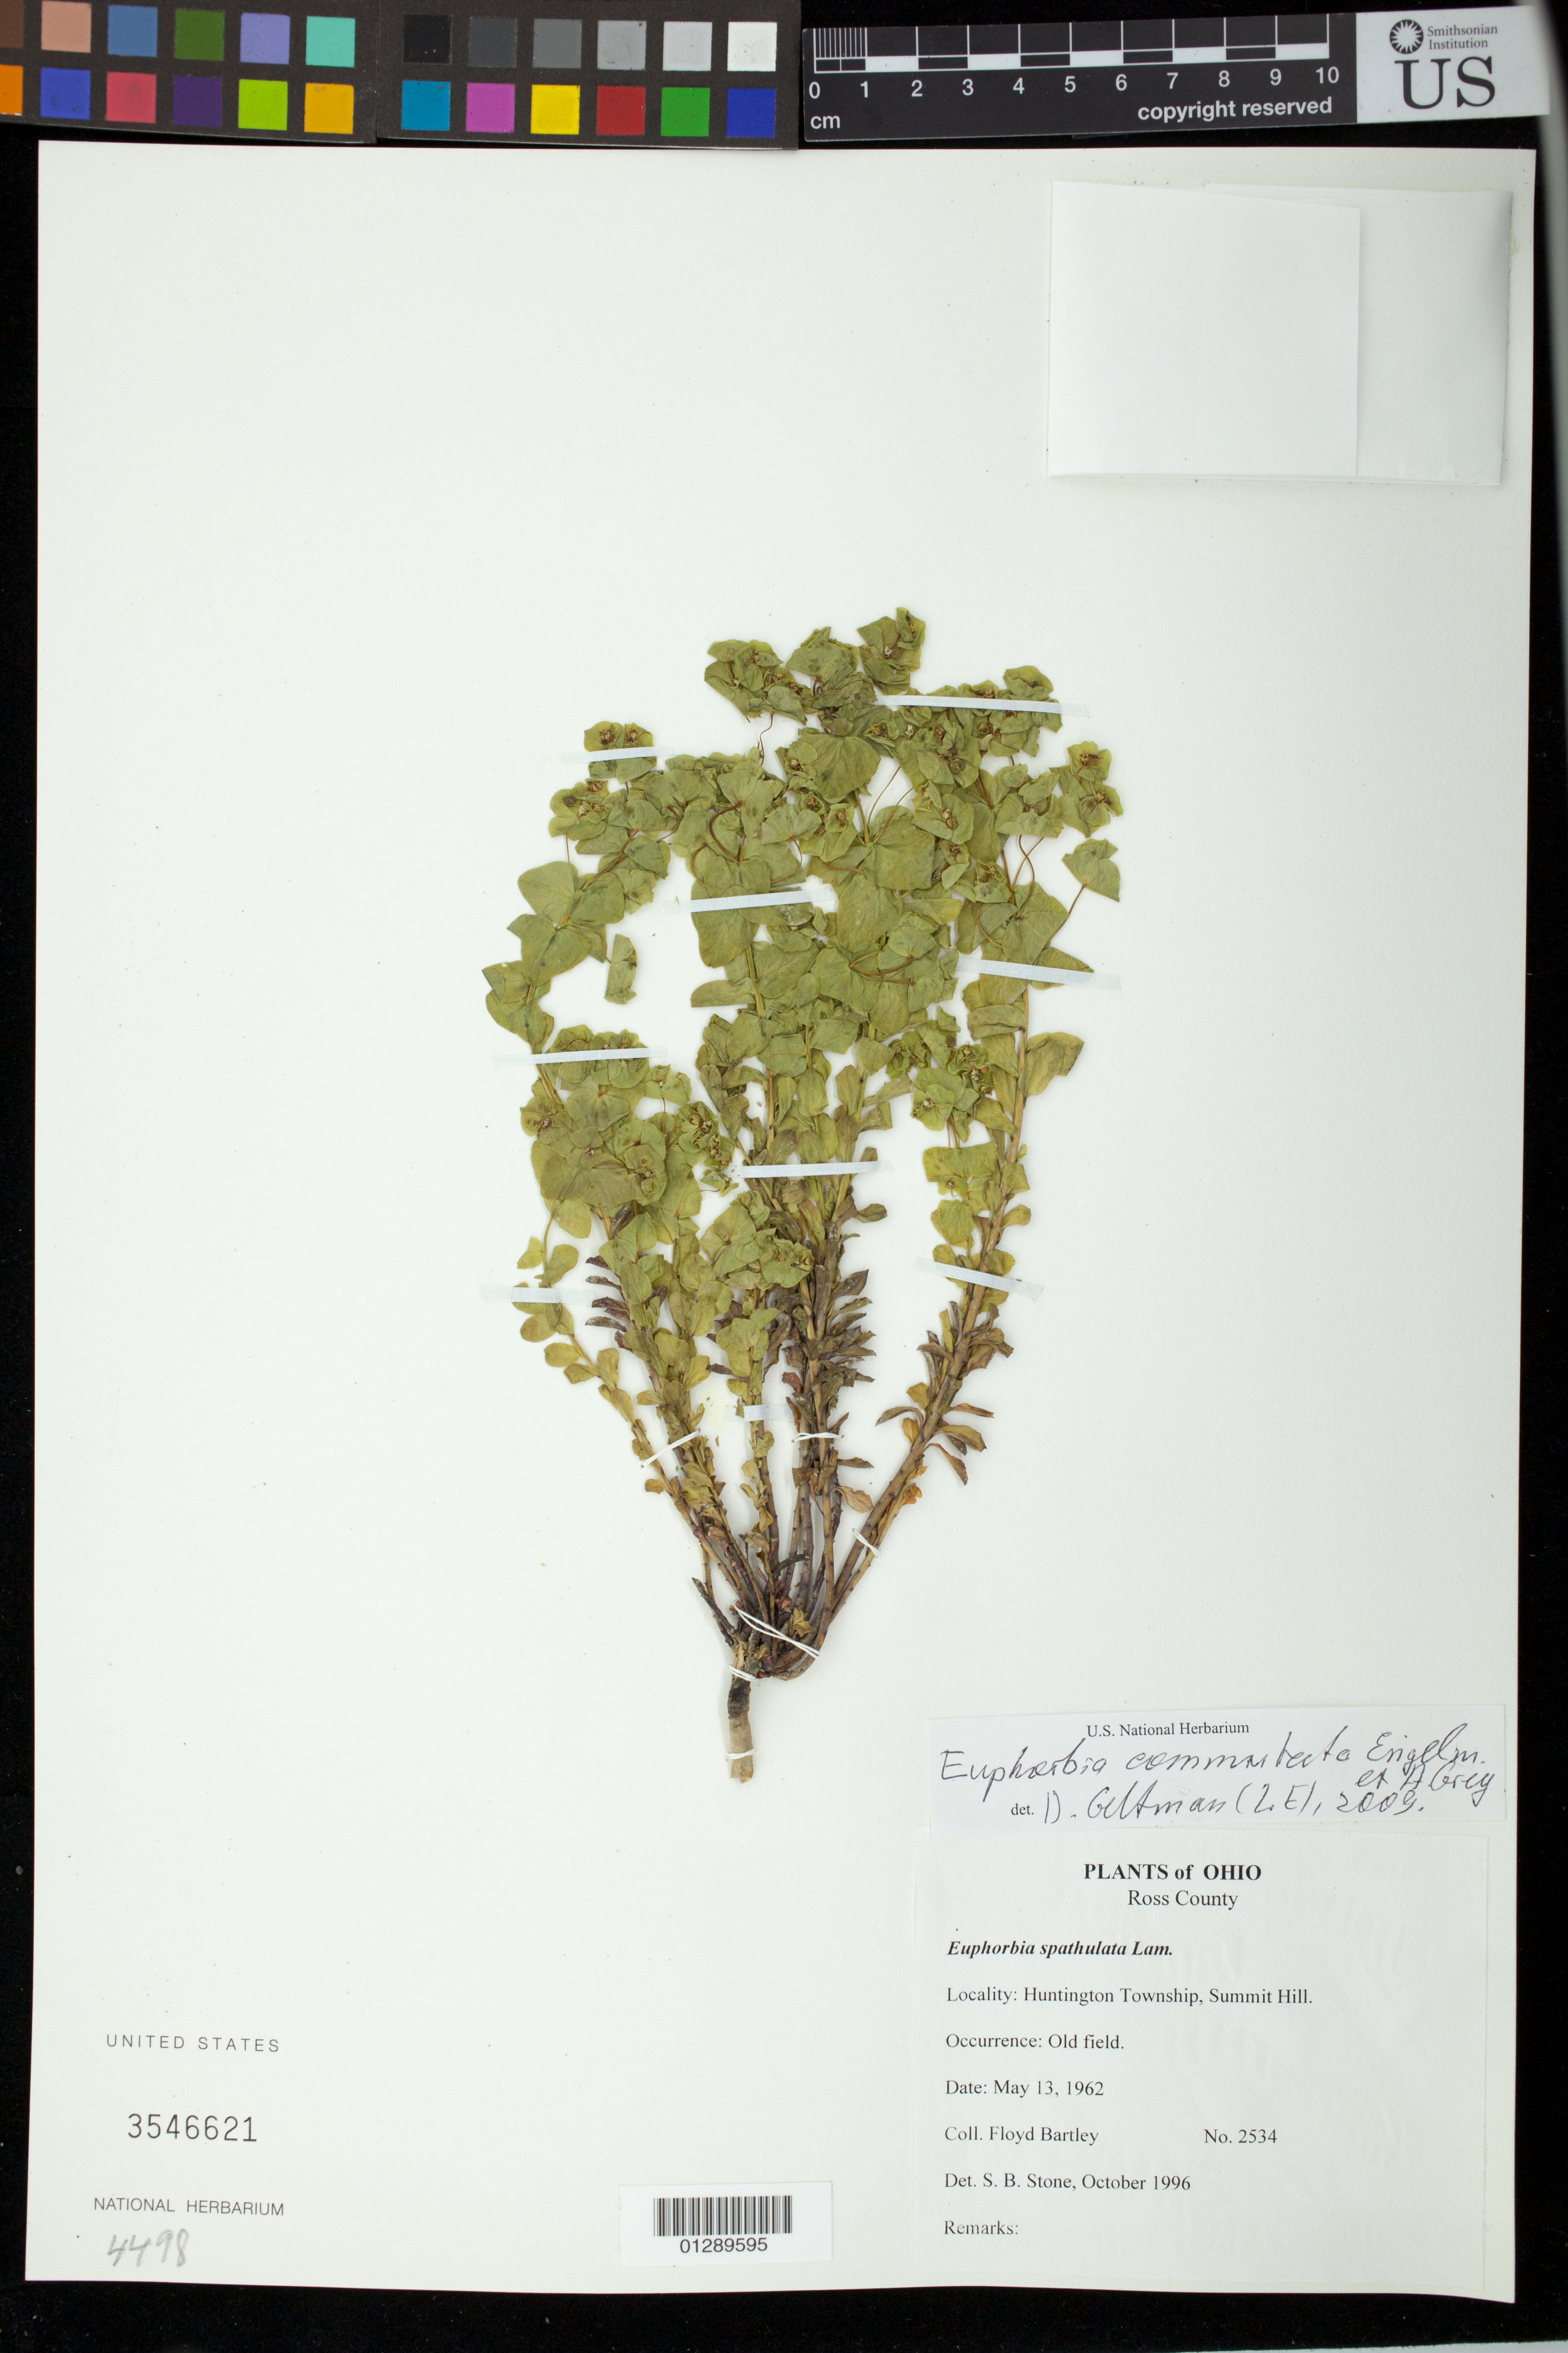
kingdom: Plantae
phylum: Tracheophyta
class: Magnoliopsida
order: Malpighiales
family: Euphorbiaceae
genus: Euphorbia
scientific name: Euphorbia commutata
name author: Engelm. ex A. Gray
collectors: F. Bartley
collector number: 2534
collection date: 1962-05-13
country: United States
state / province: Ohio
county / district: Ross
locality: Huntington Township, Summit Hill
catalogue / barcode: US 3546621